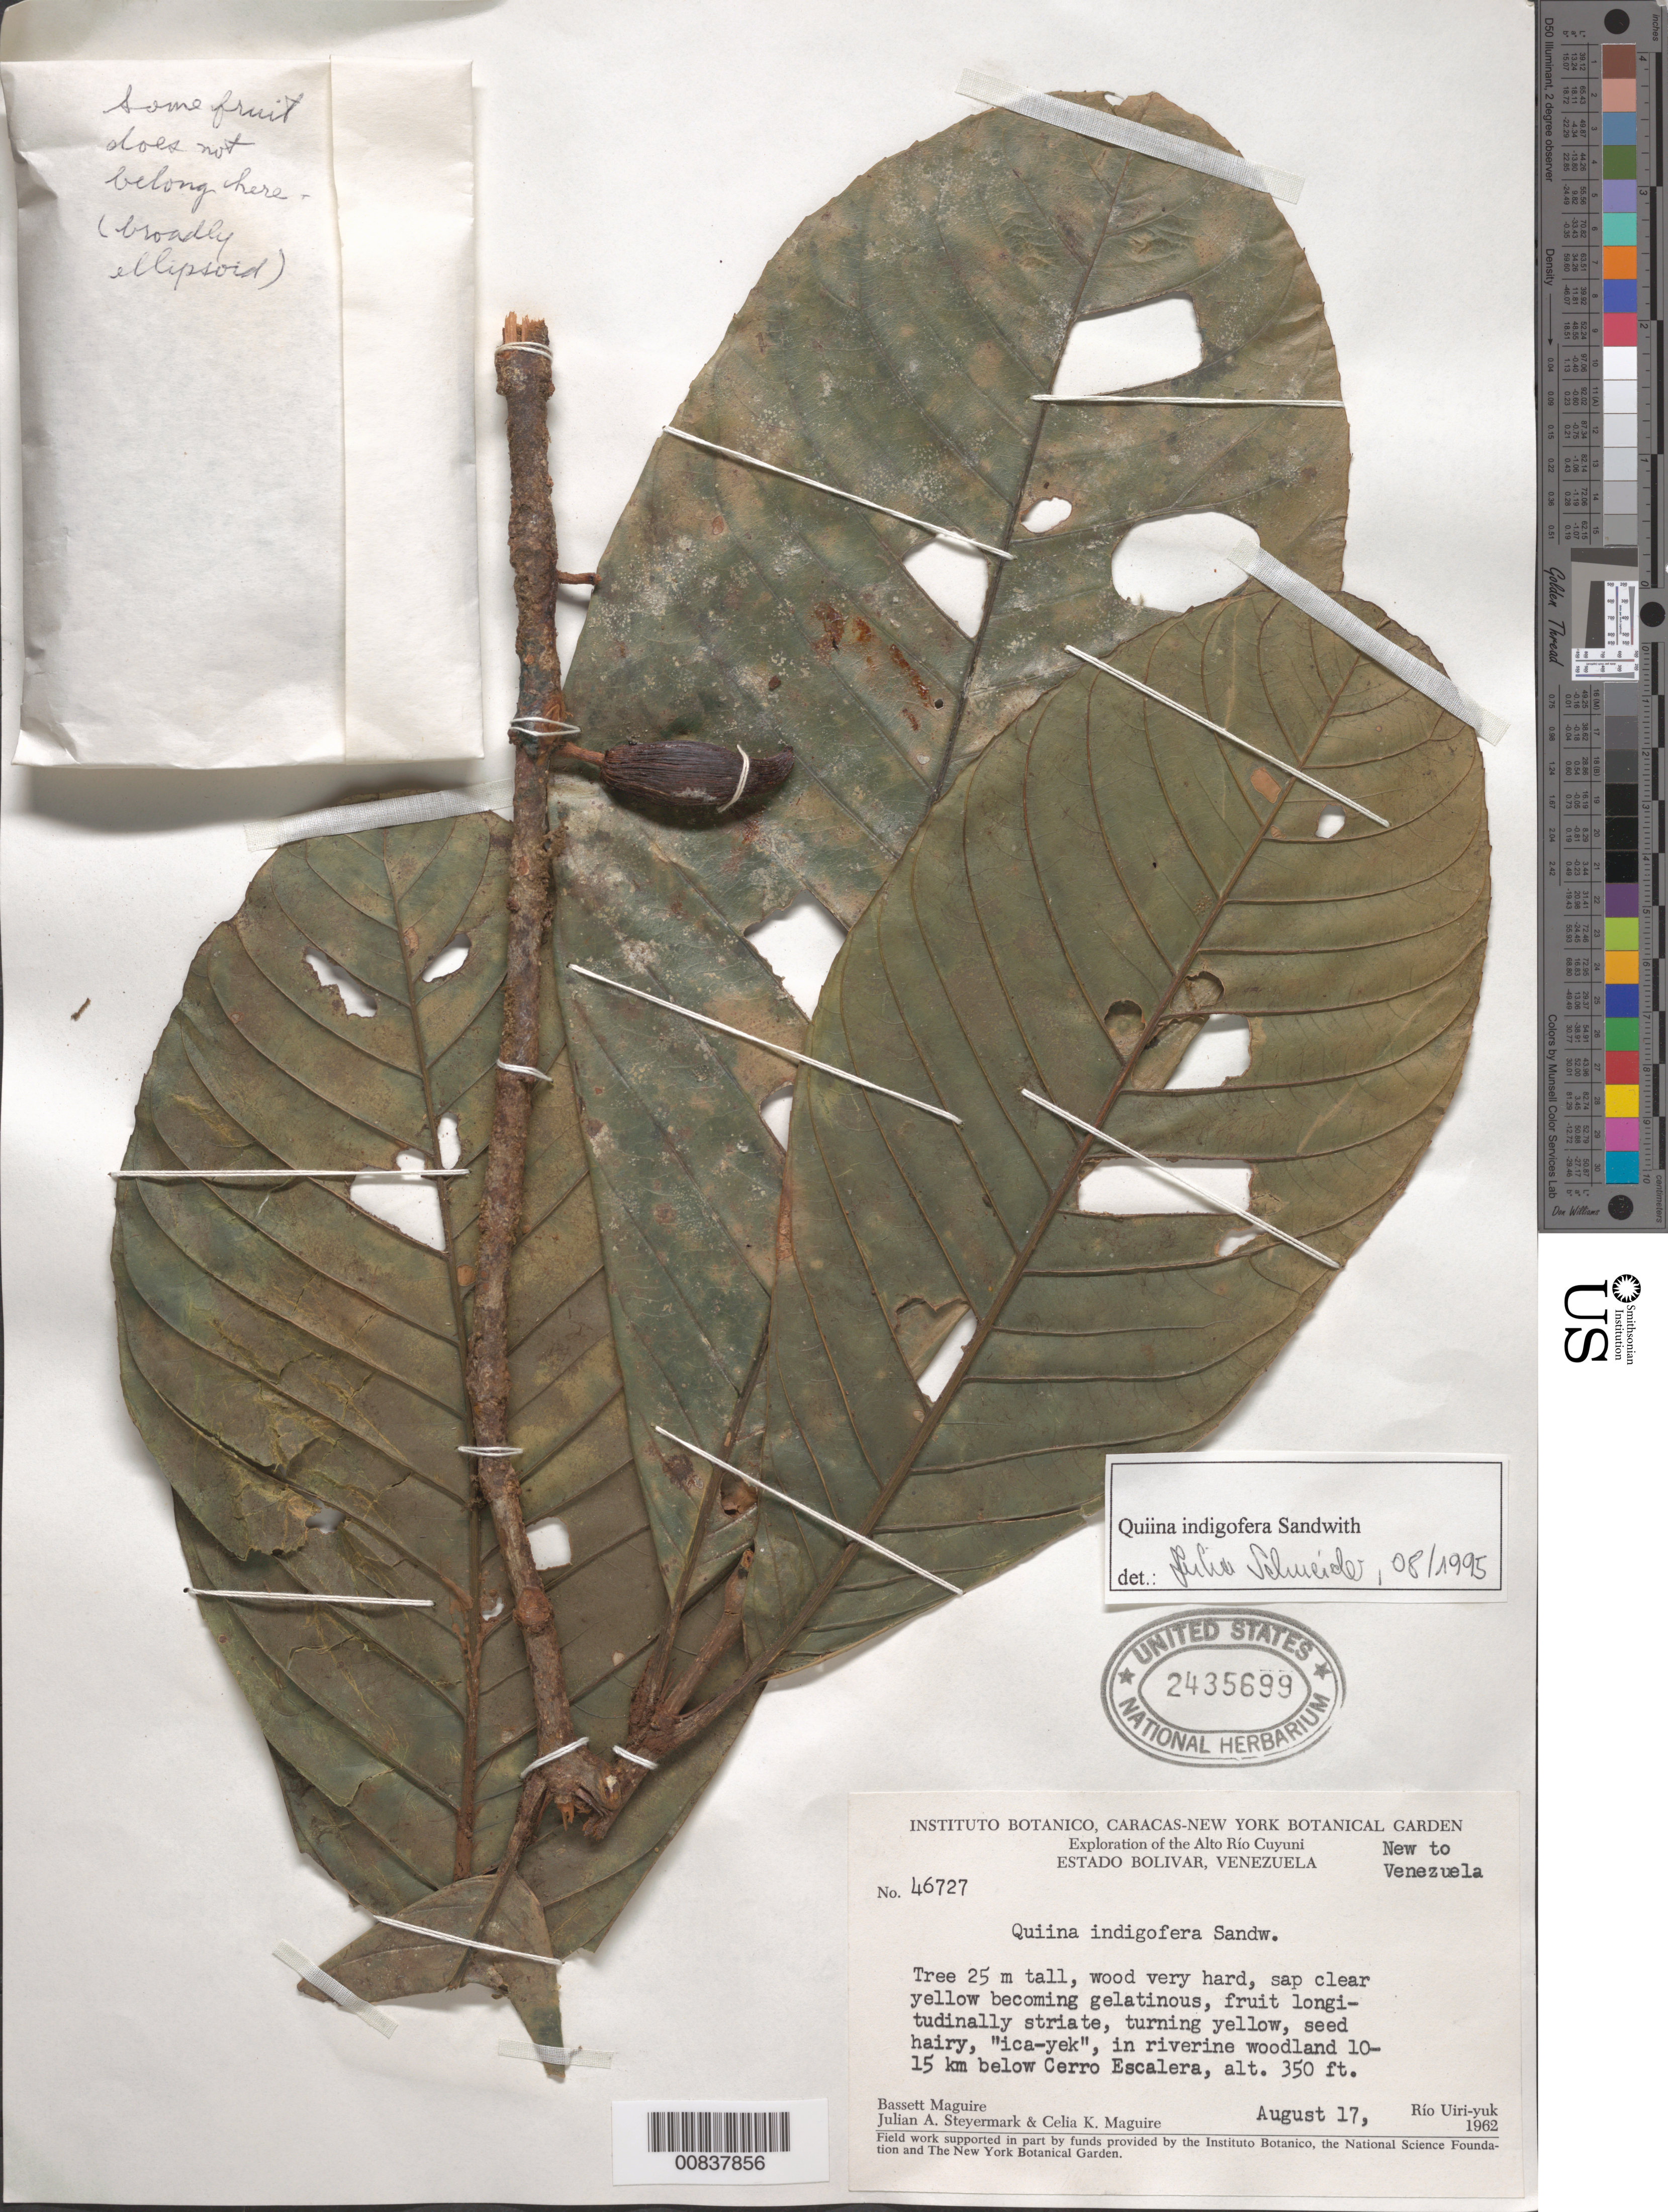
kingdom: Plantae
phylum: Tracheophyta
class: Magnoliopsida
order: Malpighiales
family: Quiinaceae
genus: Quiina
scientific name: Quiina indigofera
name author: Sandwith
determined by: Schneider, J.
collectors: B. Maguire, C. K. Maguire & J. Steyermark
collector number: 46727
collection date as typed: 17-Aug-62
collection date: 1962-08-17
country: Venezuela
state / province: Bolívar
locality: Alto Río Cuyuni, Río Uiri-yuk, 10-15 km below Cerro La Escalera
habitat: Riverine woodland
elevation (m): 107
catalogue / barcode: US 2435699